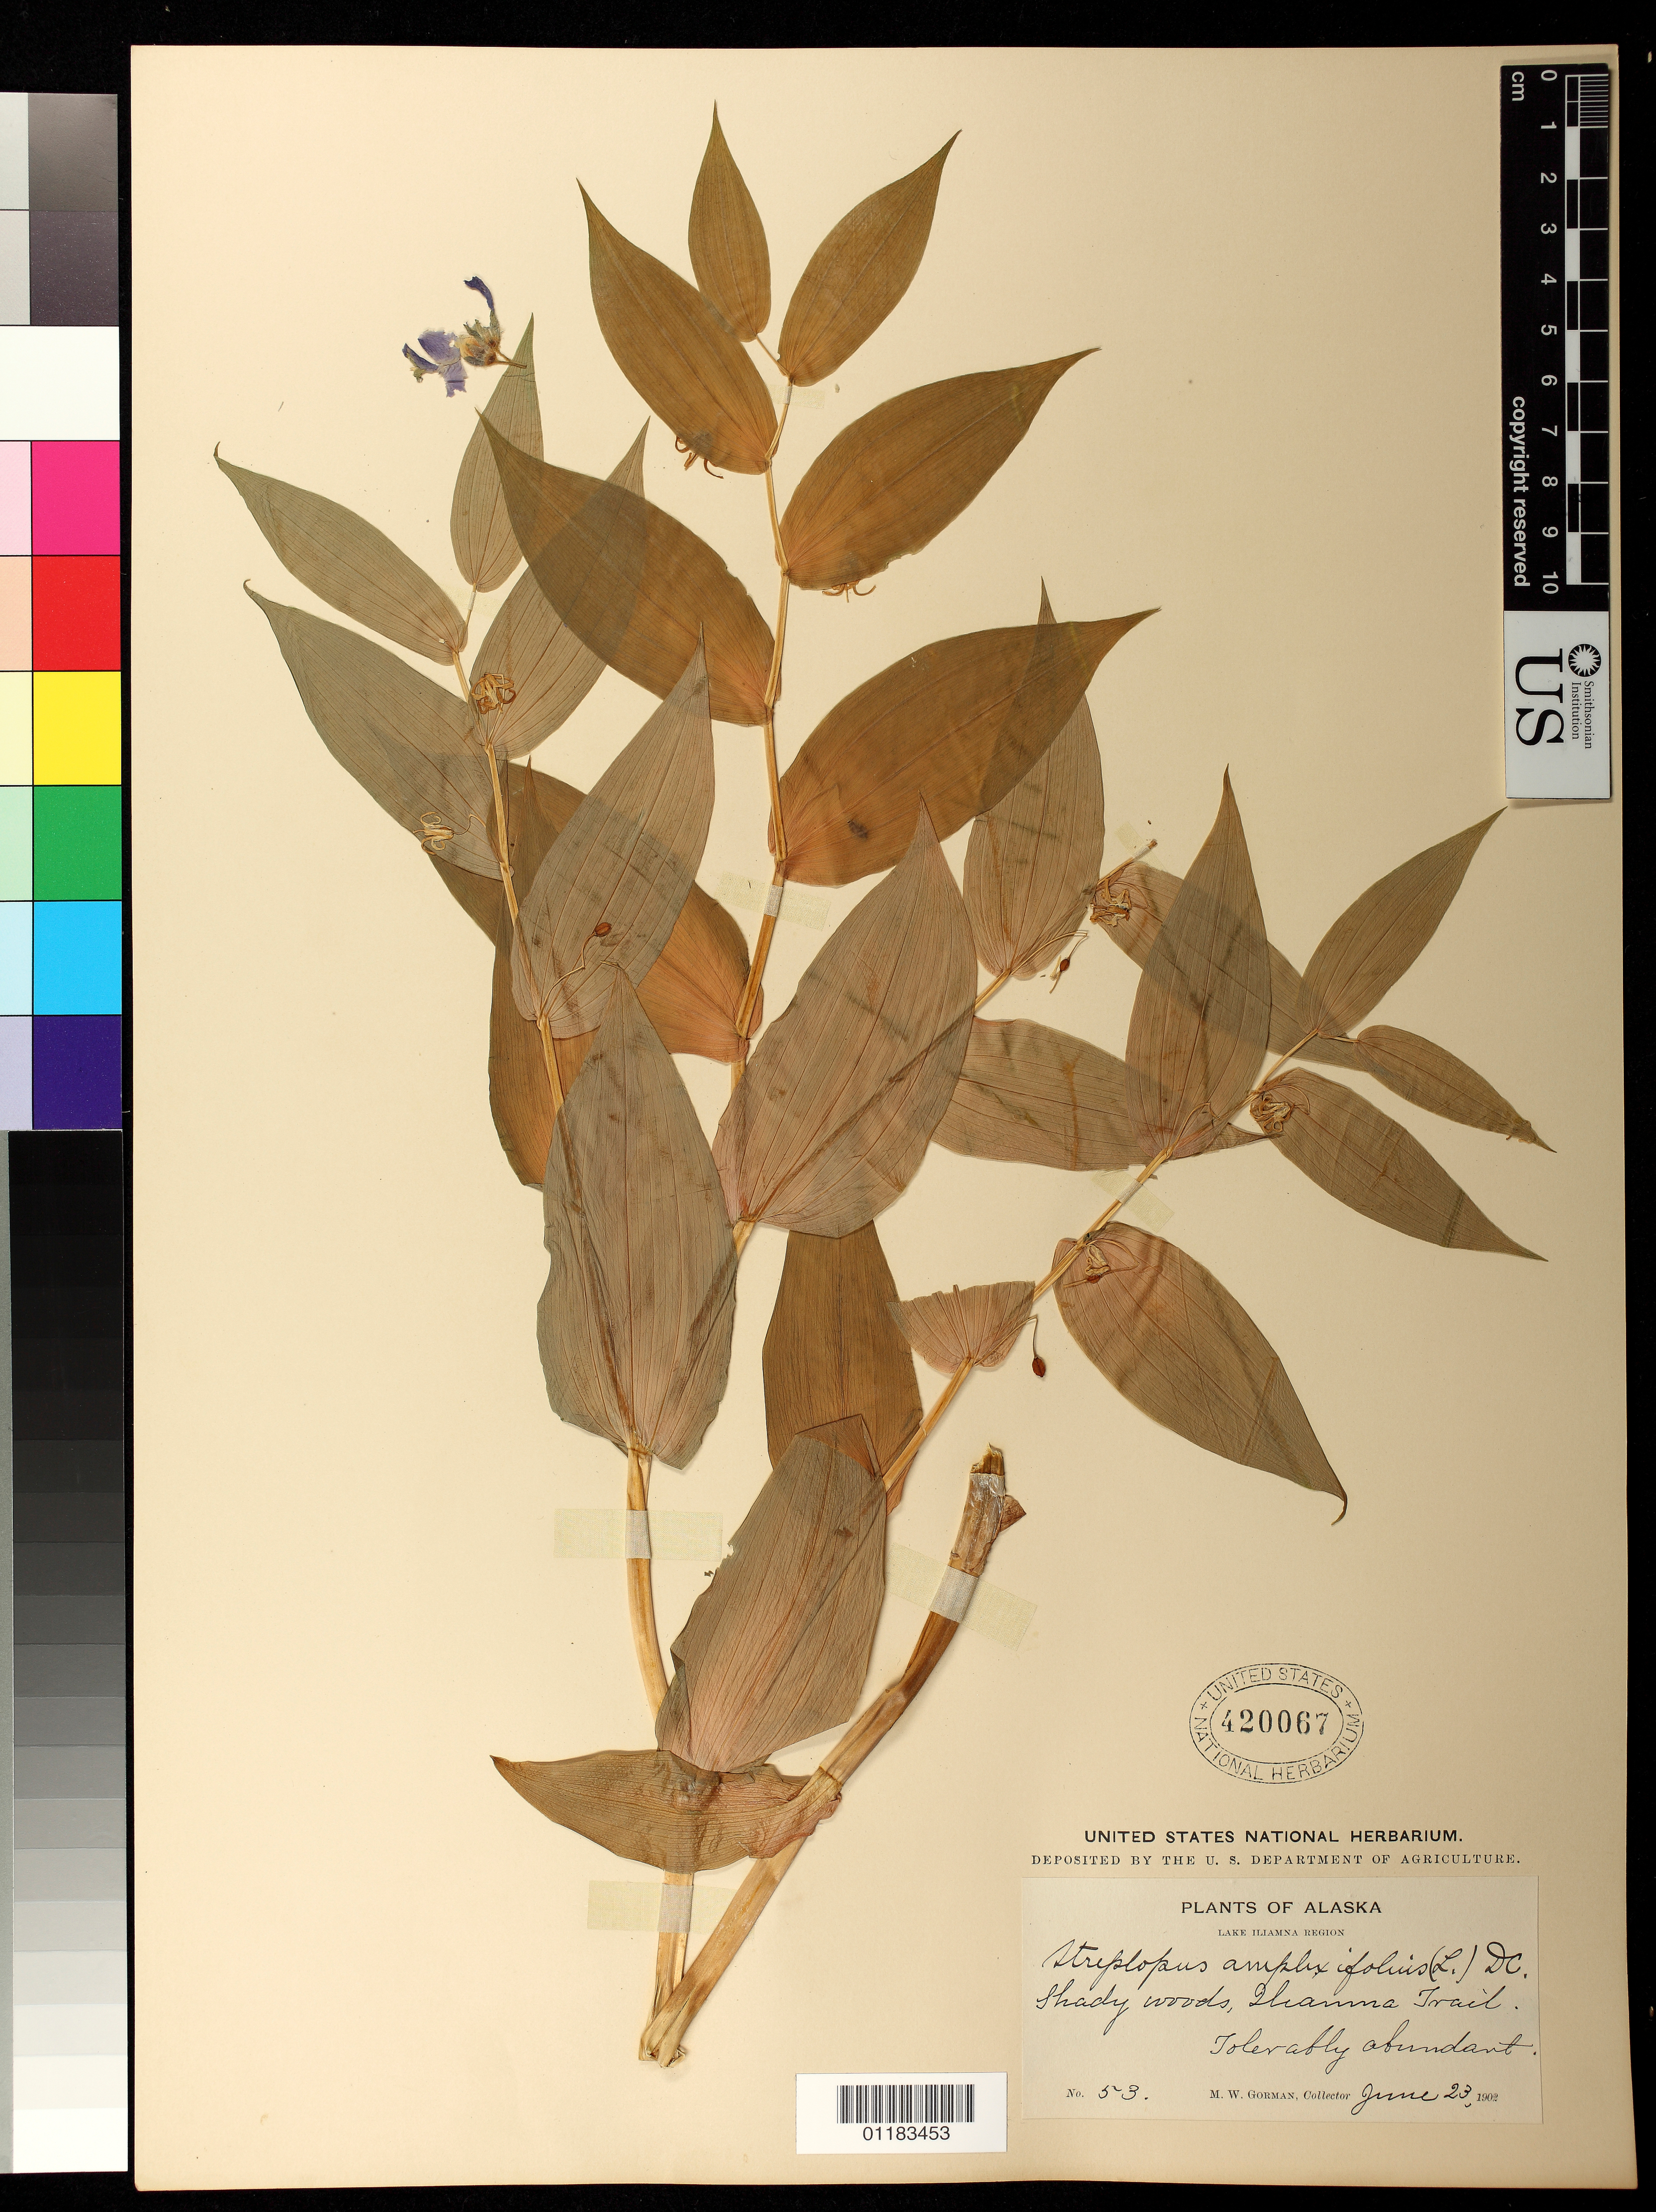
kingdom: Plantae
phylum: Tracheophyta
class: Liliopsida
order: Liliales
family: Liliaceae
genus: Streptopus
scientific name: Streptopus amplexifolius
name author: (L.) DC.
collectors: M. W. Gorman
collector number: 53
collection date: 1902-06-23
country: United States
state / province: Alaska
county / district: Lake and Peninsula Borough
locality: Shady woods, Iliamna Trail.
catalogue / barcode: US 420067